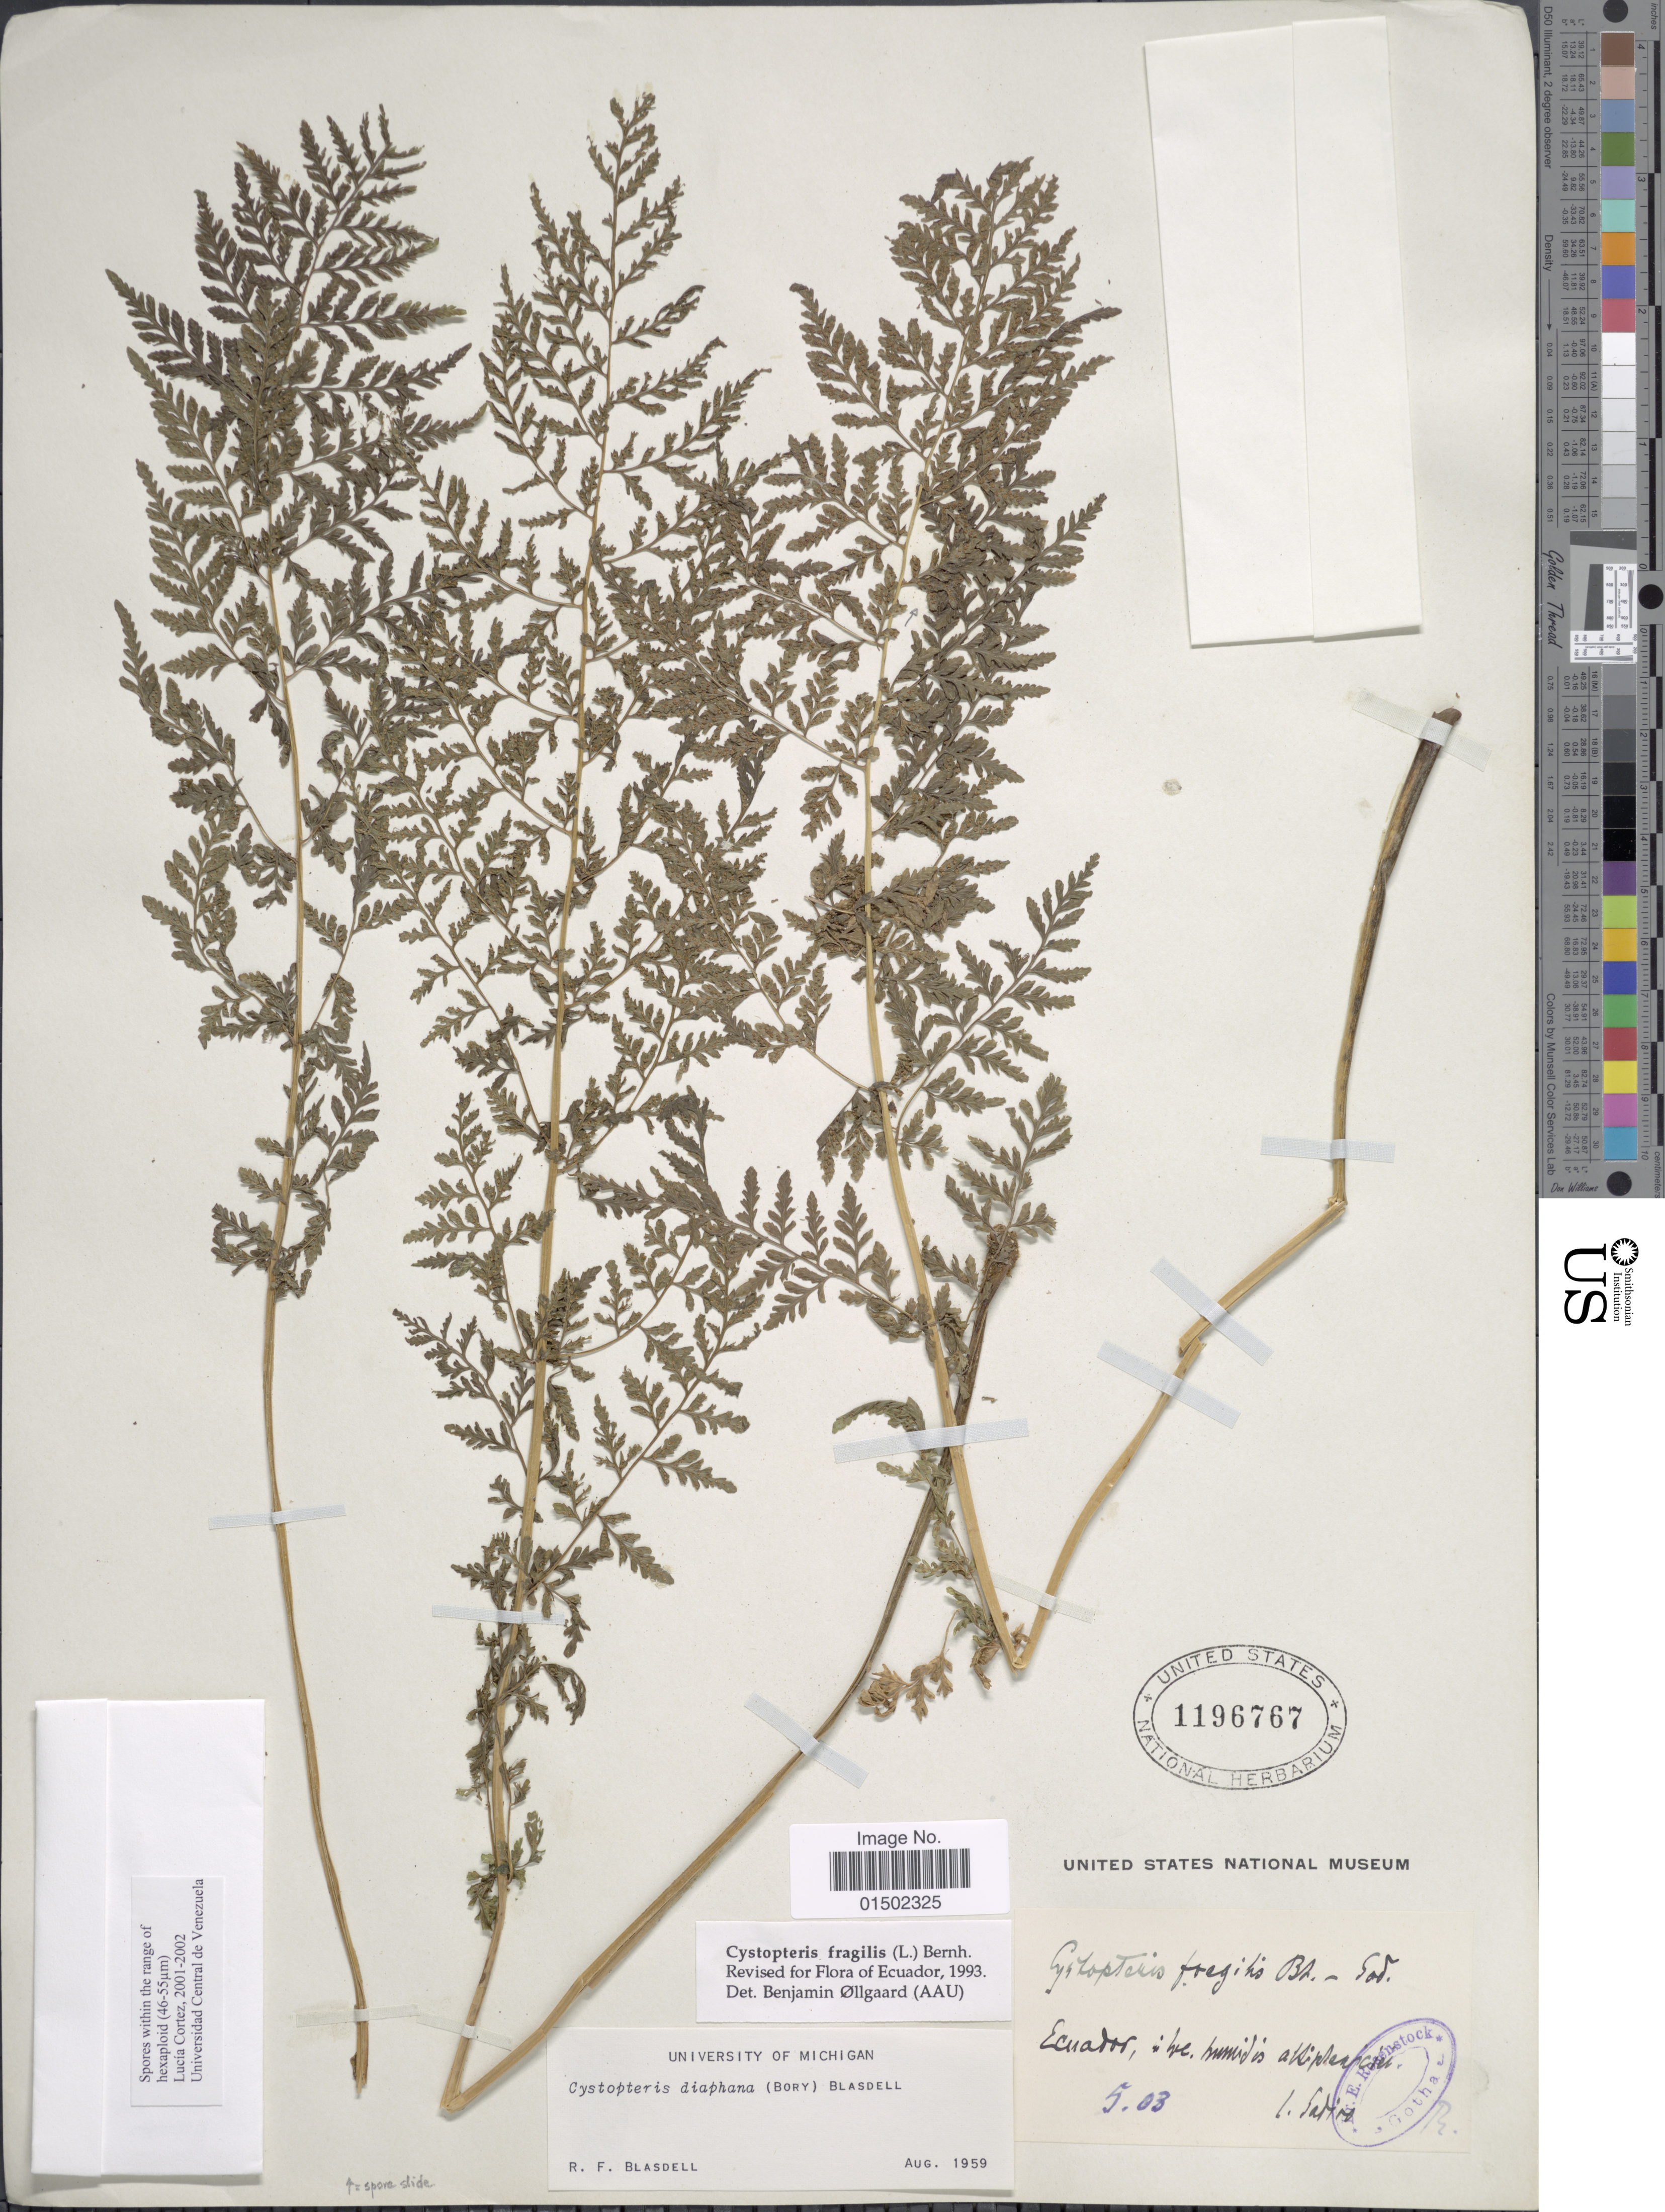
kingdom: Plantae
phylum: Tracheophyta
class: Polypodiopsida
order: Polypodiales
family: Cystopteridaceae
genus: Cystopteris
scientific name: Cystopteris fragilis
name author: (L.) Bernh.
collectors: Sodiro, --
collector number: S.03*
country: Ecuador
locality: In hue humidis atliplancieu [interpreted]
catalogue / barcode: US 1196767